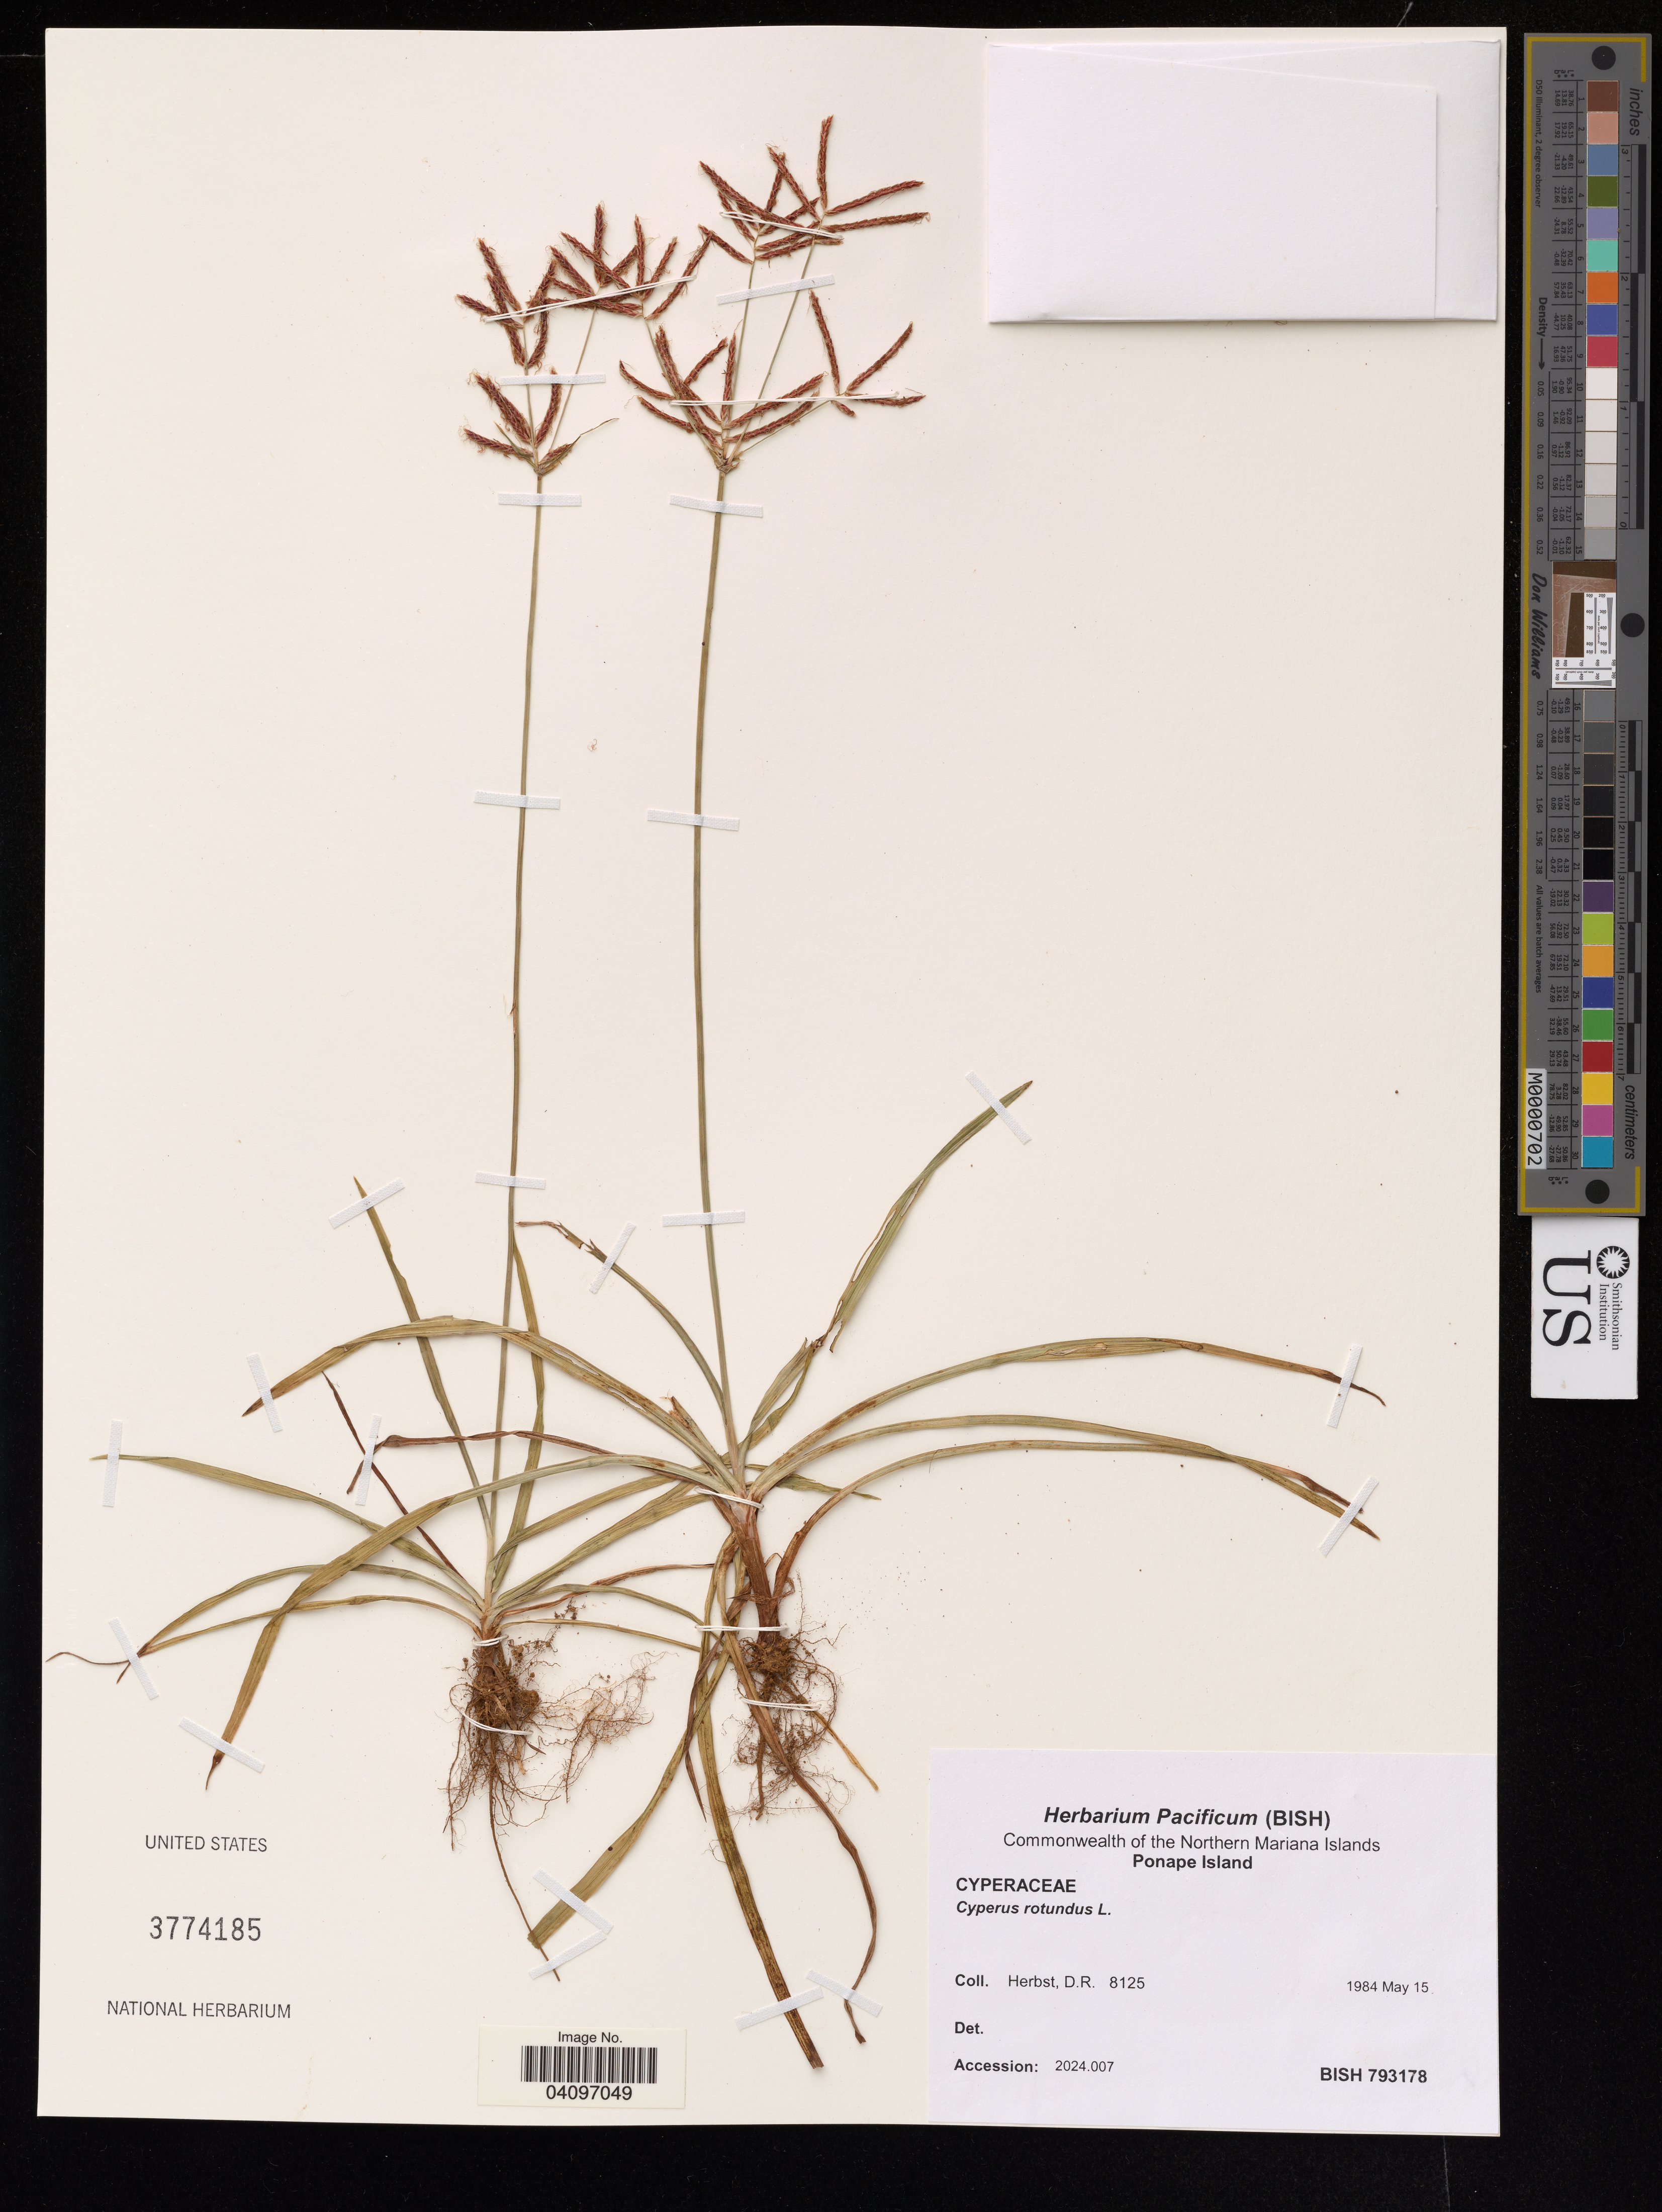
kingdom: Plantae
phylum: Tracheophyta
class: Liliopsida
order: Poales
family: Cyperaceae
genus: Cyperus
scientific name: Cyperus rotundus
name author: L.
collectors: D. R. Herbst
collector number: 8125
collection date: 1984-05-15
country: Micronesia, Federated States of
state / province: Pohnpei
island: Pohnpei [Ponape]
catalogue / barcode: US 3774185